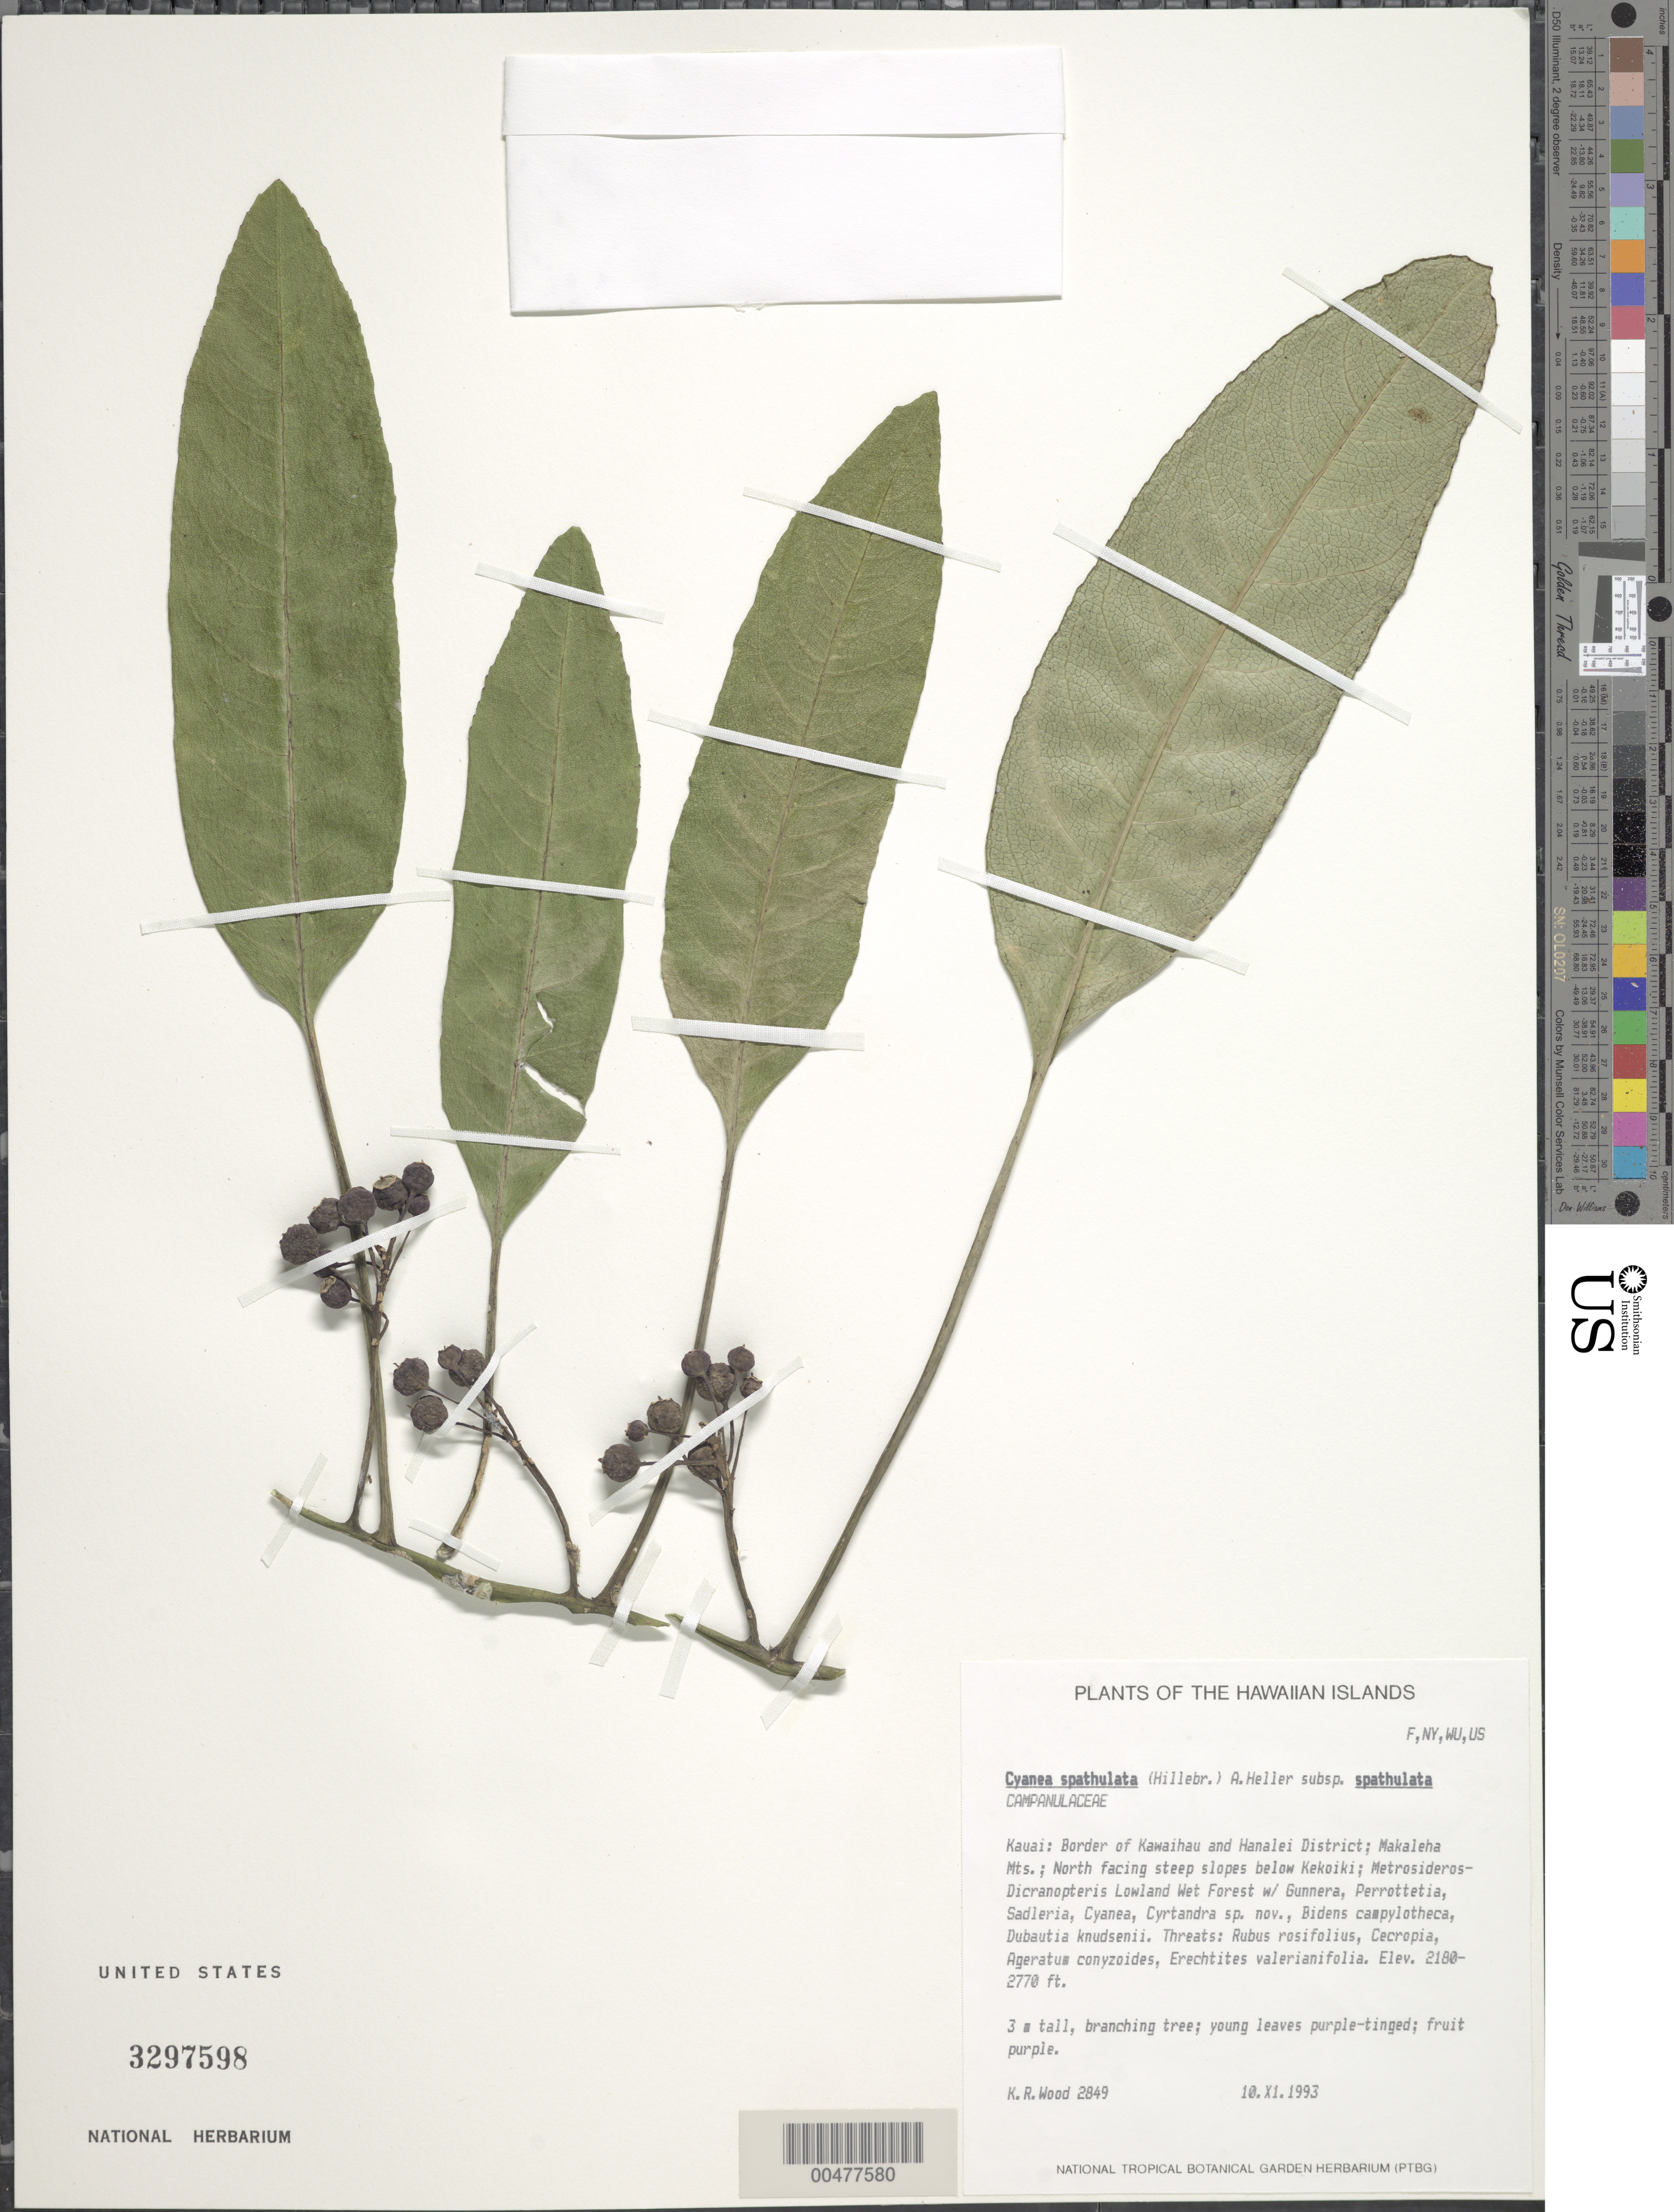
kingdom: Plantae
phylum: Tracheophyta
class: Magnoliopsida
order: Asterales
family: Campanulaceae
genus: Cyanea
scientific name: Cyanea spathulata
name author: (Hillebr.) A. Heller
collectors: K. R. Wood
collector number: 2849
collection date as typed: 10 Nov 1993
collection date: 1993-11-10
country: United States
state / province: Hawaii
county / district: Kauai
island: Kaua'i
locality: Border of Kawaihau and Halalei Dist., Makaleha Mts., N facing slopes below Kekoiki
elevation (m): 664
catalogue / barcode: US 3297598